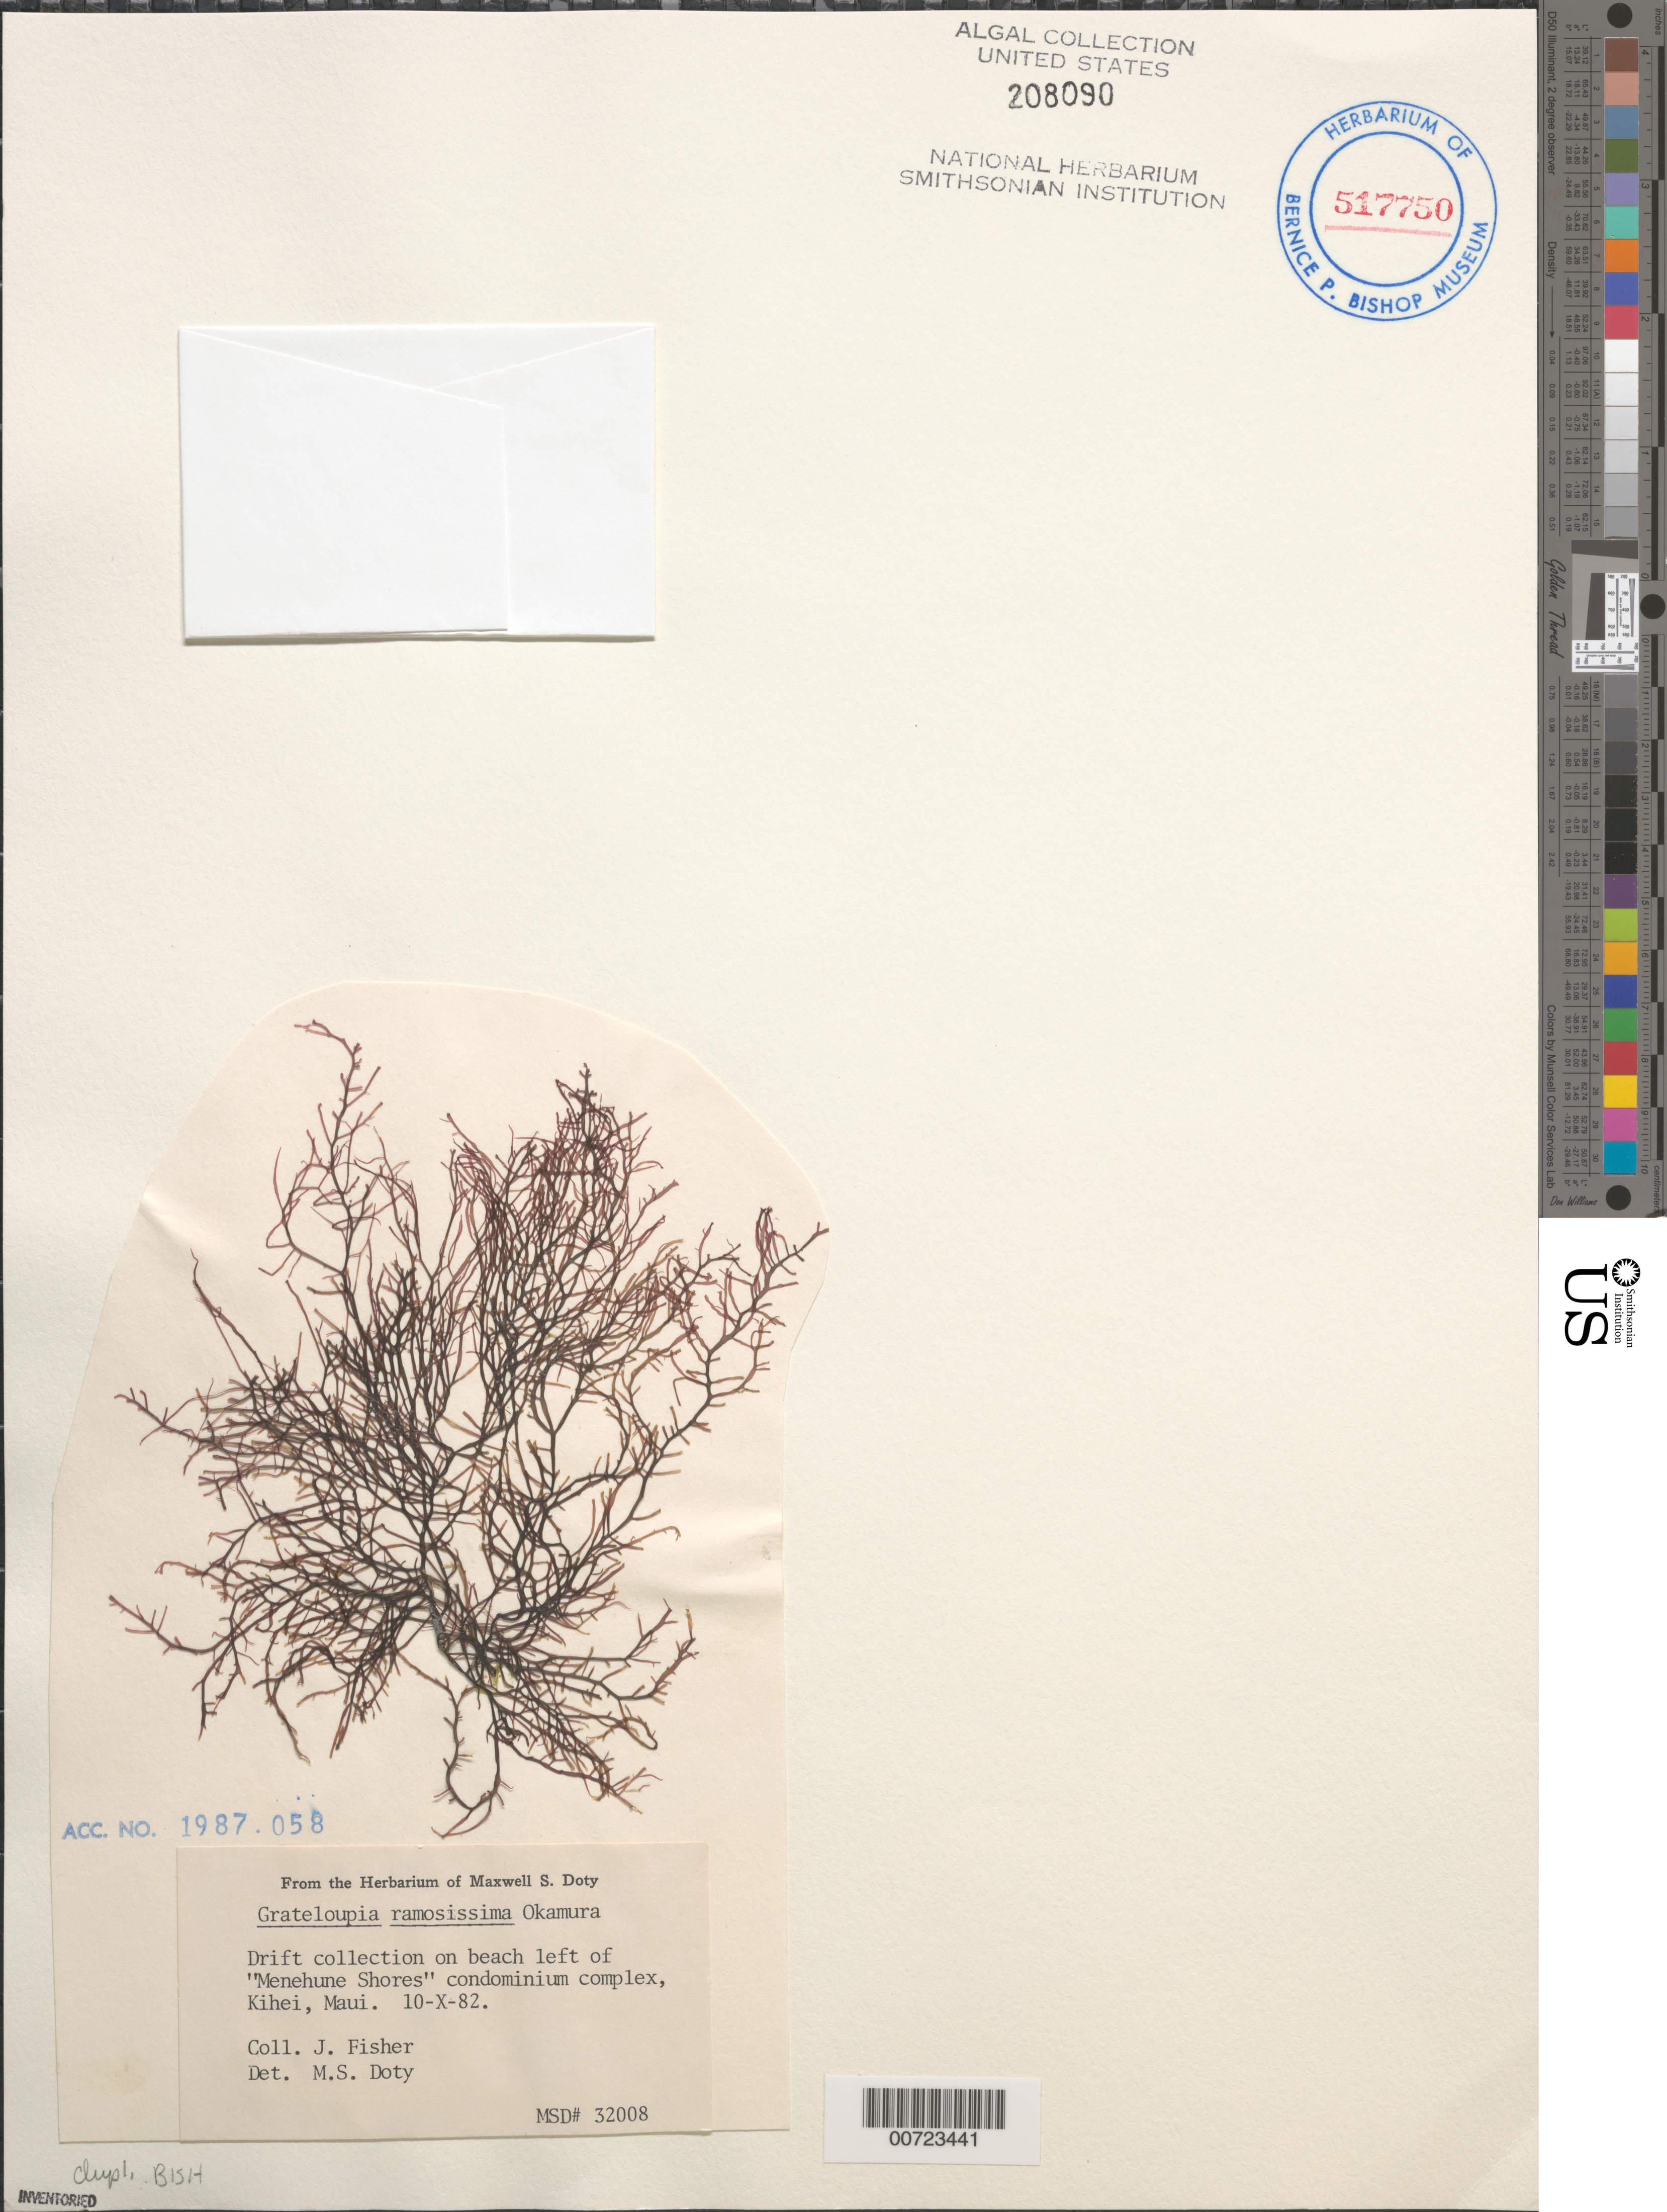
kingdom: Plantae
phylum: Rhodophyta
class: Florideophyceae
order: Halymeniales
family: Halymeniaceae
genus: Grateloupia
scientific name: Grateloupia ramosissima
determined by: Doty, M. S.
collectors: J. Fisher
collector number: MSD 32008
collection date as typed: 10 Oct 1982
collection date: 1982-10-10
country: United States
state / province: Hawaii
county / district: Maui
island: Maui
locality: Kihei, Menehune Shores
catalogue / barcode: US 208090